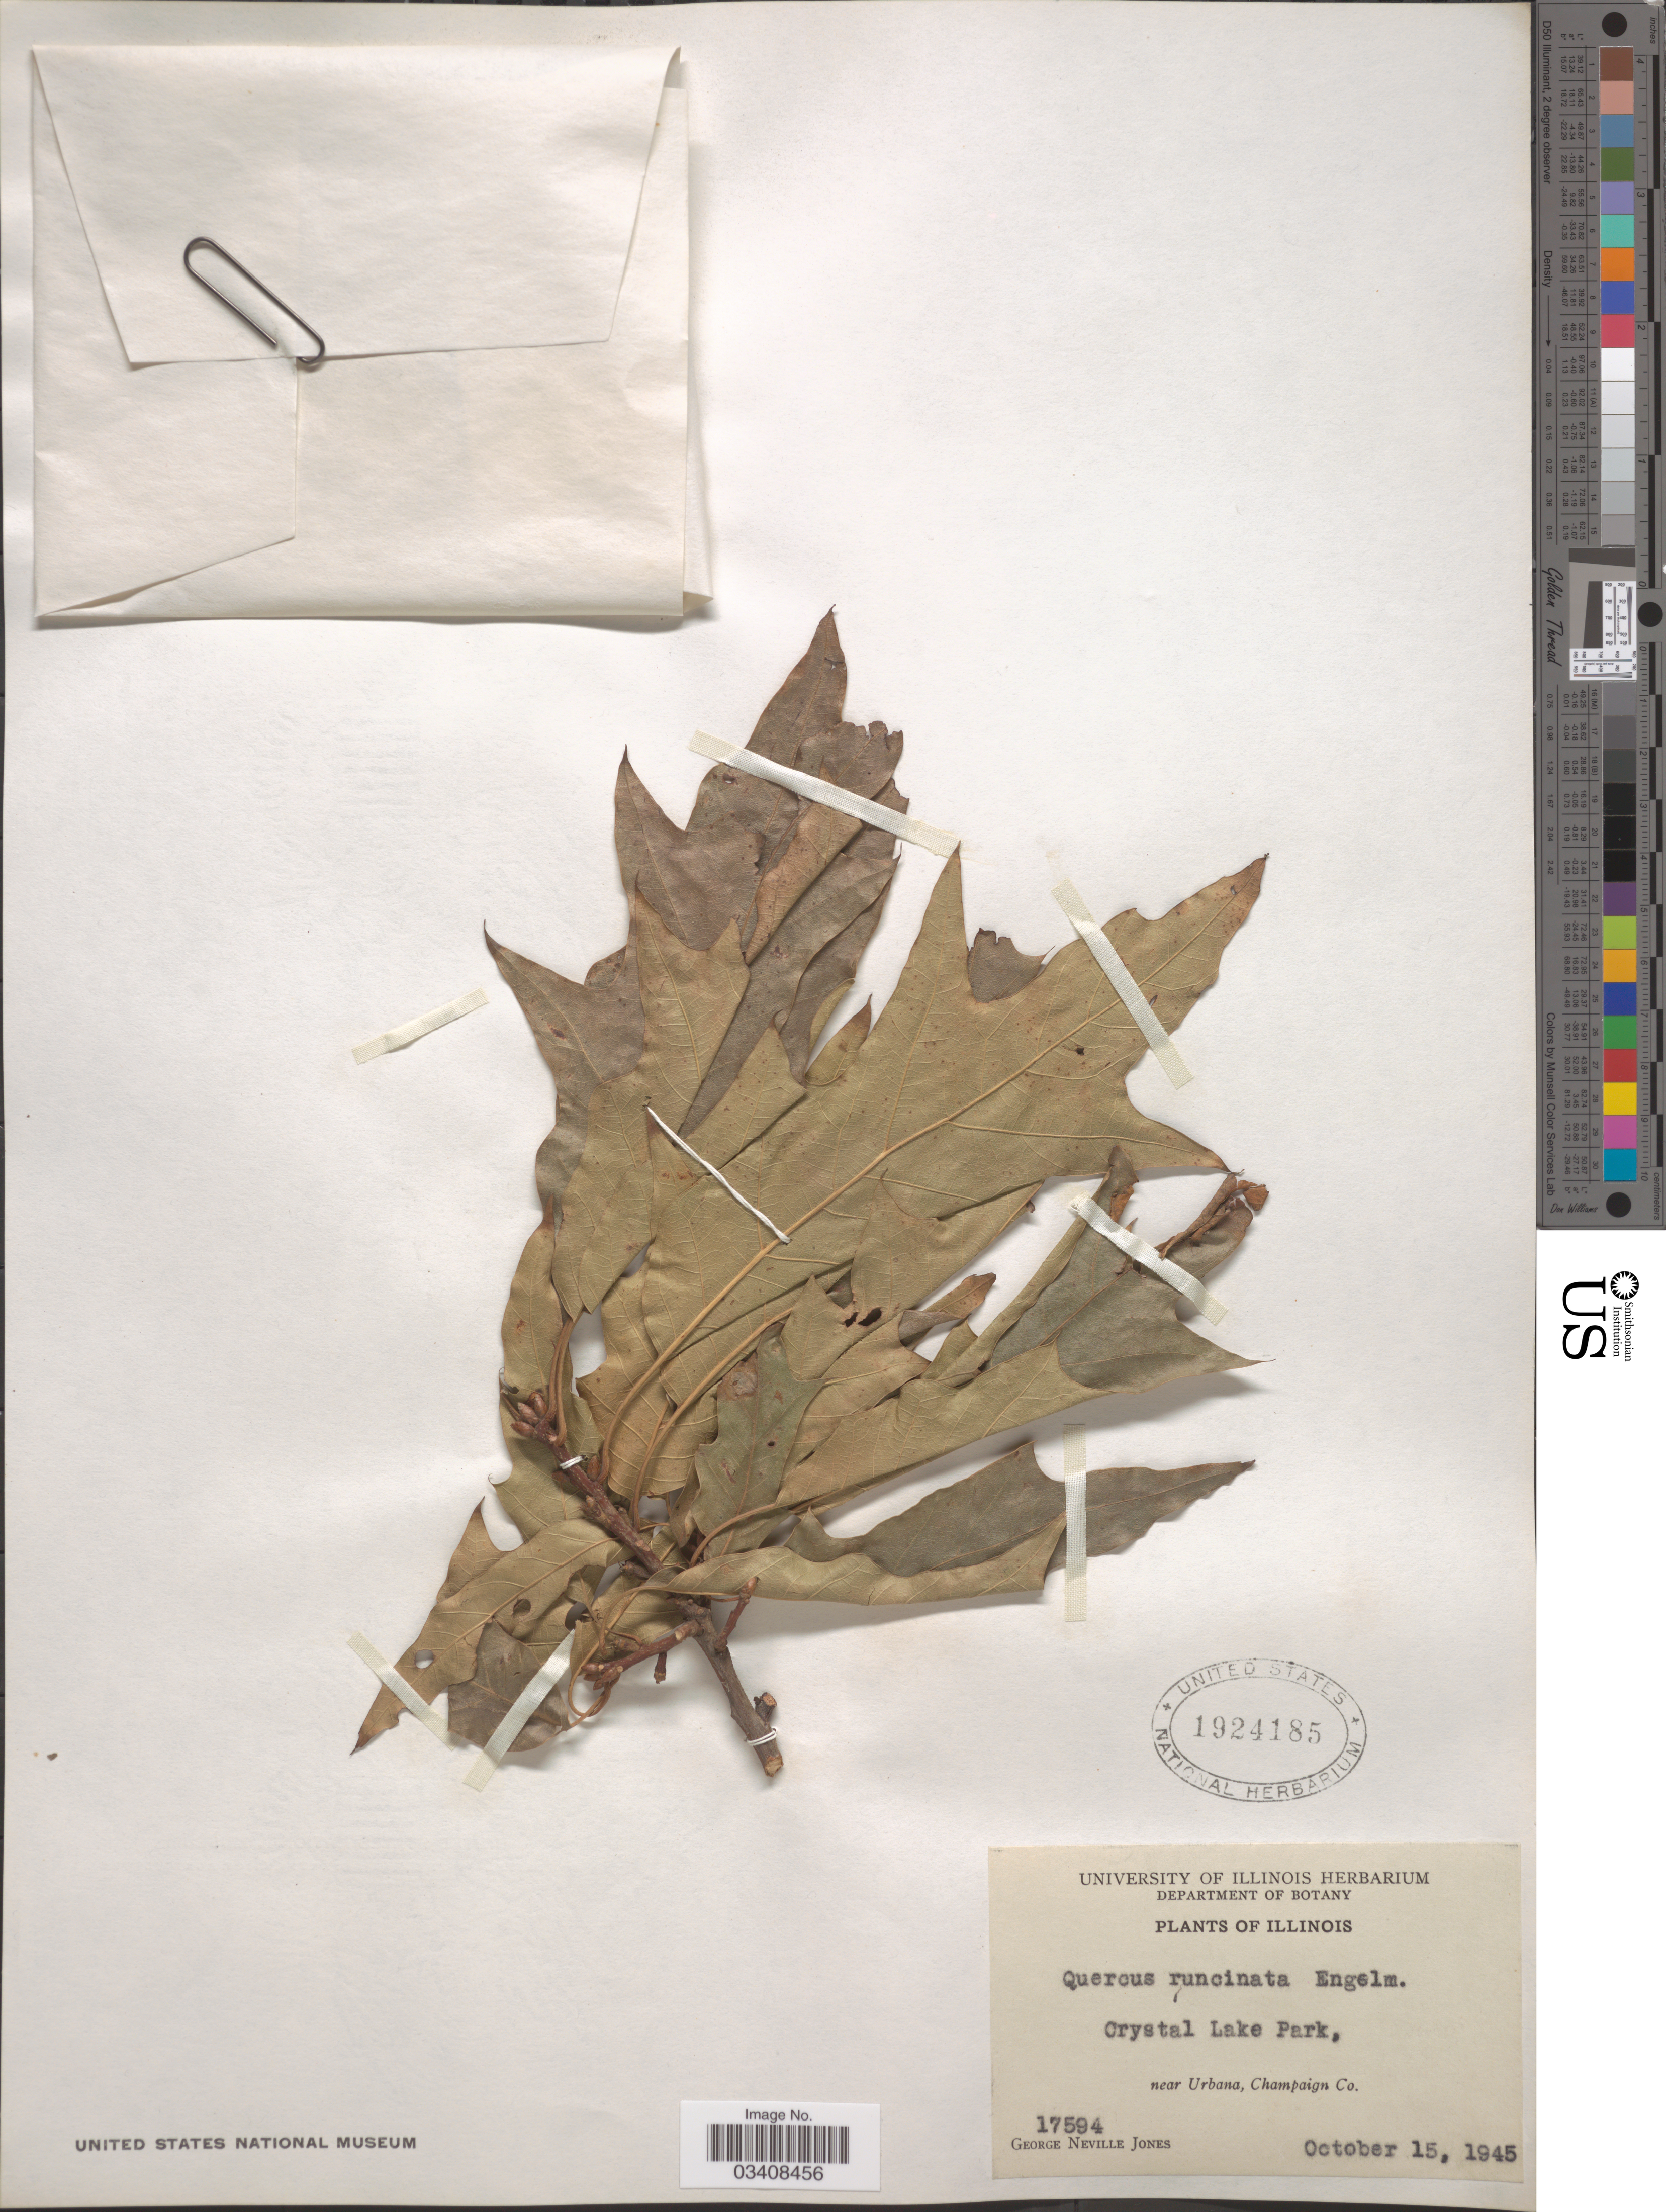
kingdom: Plantae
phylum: Tracheophyta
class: Magnoliopsida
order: Fagales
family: Fagaceae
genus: Quercus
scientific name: Quercus x runcinata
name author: (A. DC.) Engelm.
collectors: G. N. Jones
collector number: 17594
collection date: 1945-10-15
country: United States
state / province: Illinois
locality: Crystal Lake Park, near Urbana, Champaign Co.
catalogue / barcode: US 1924185